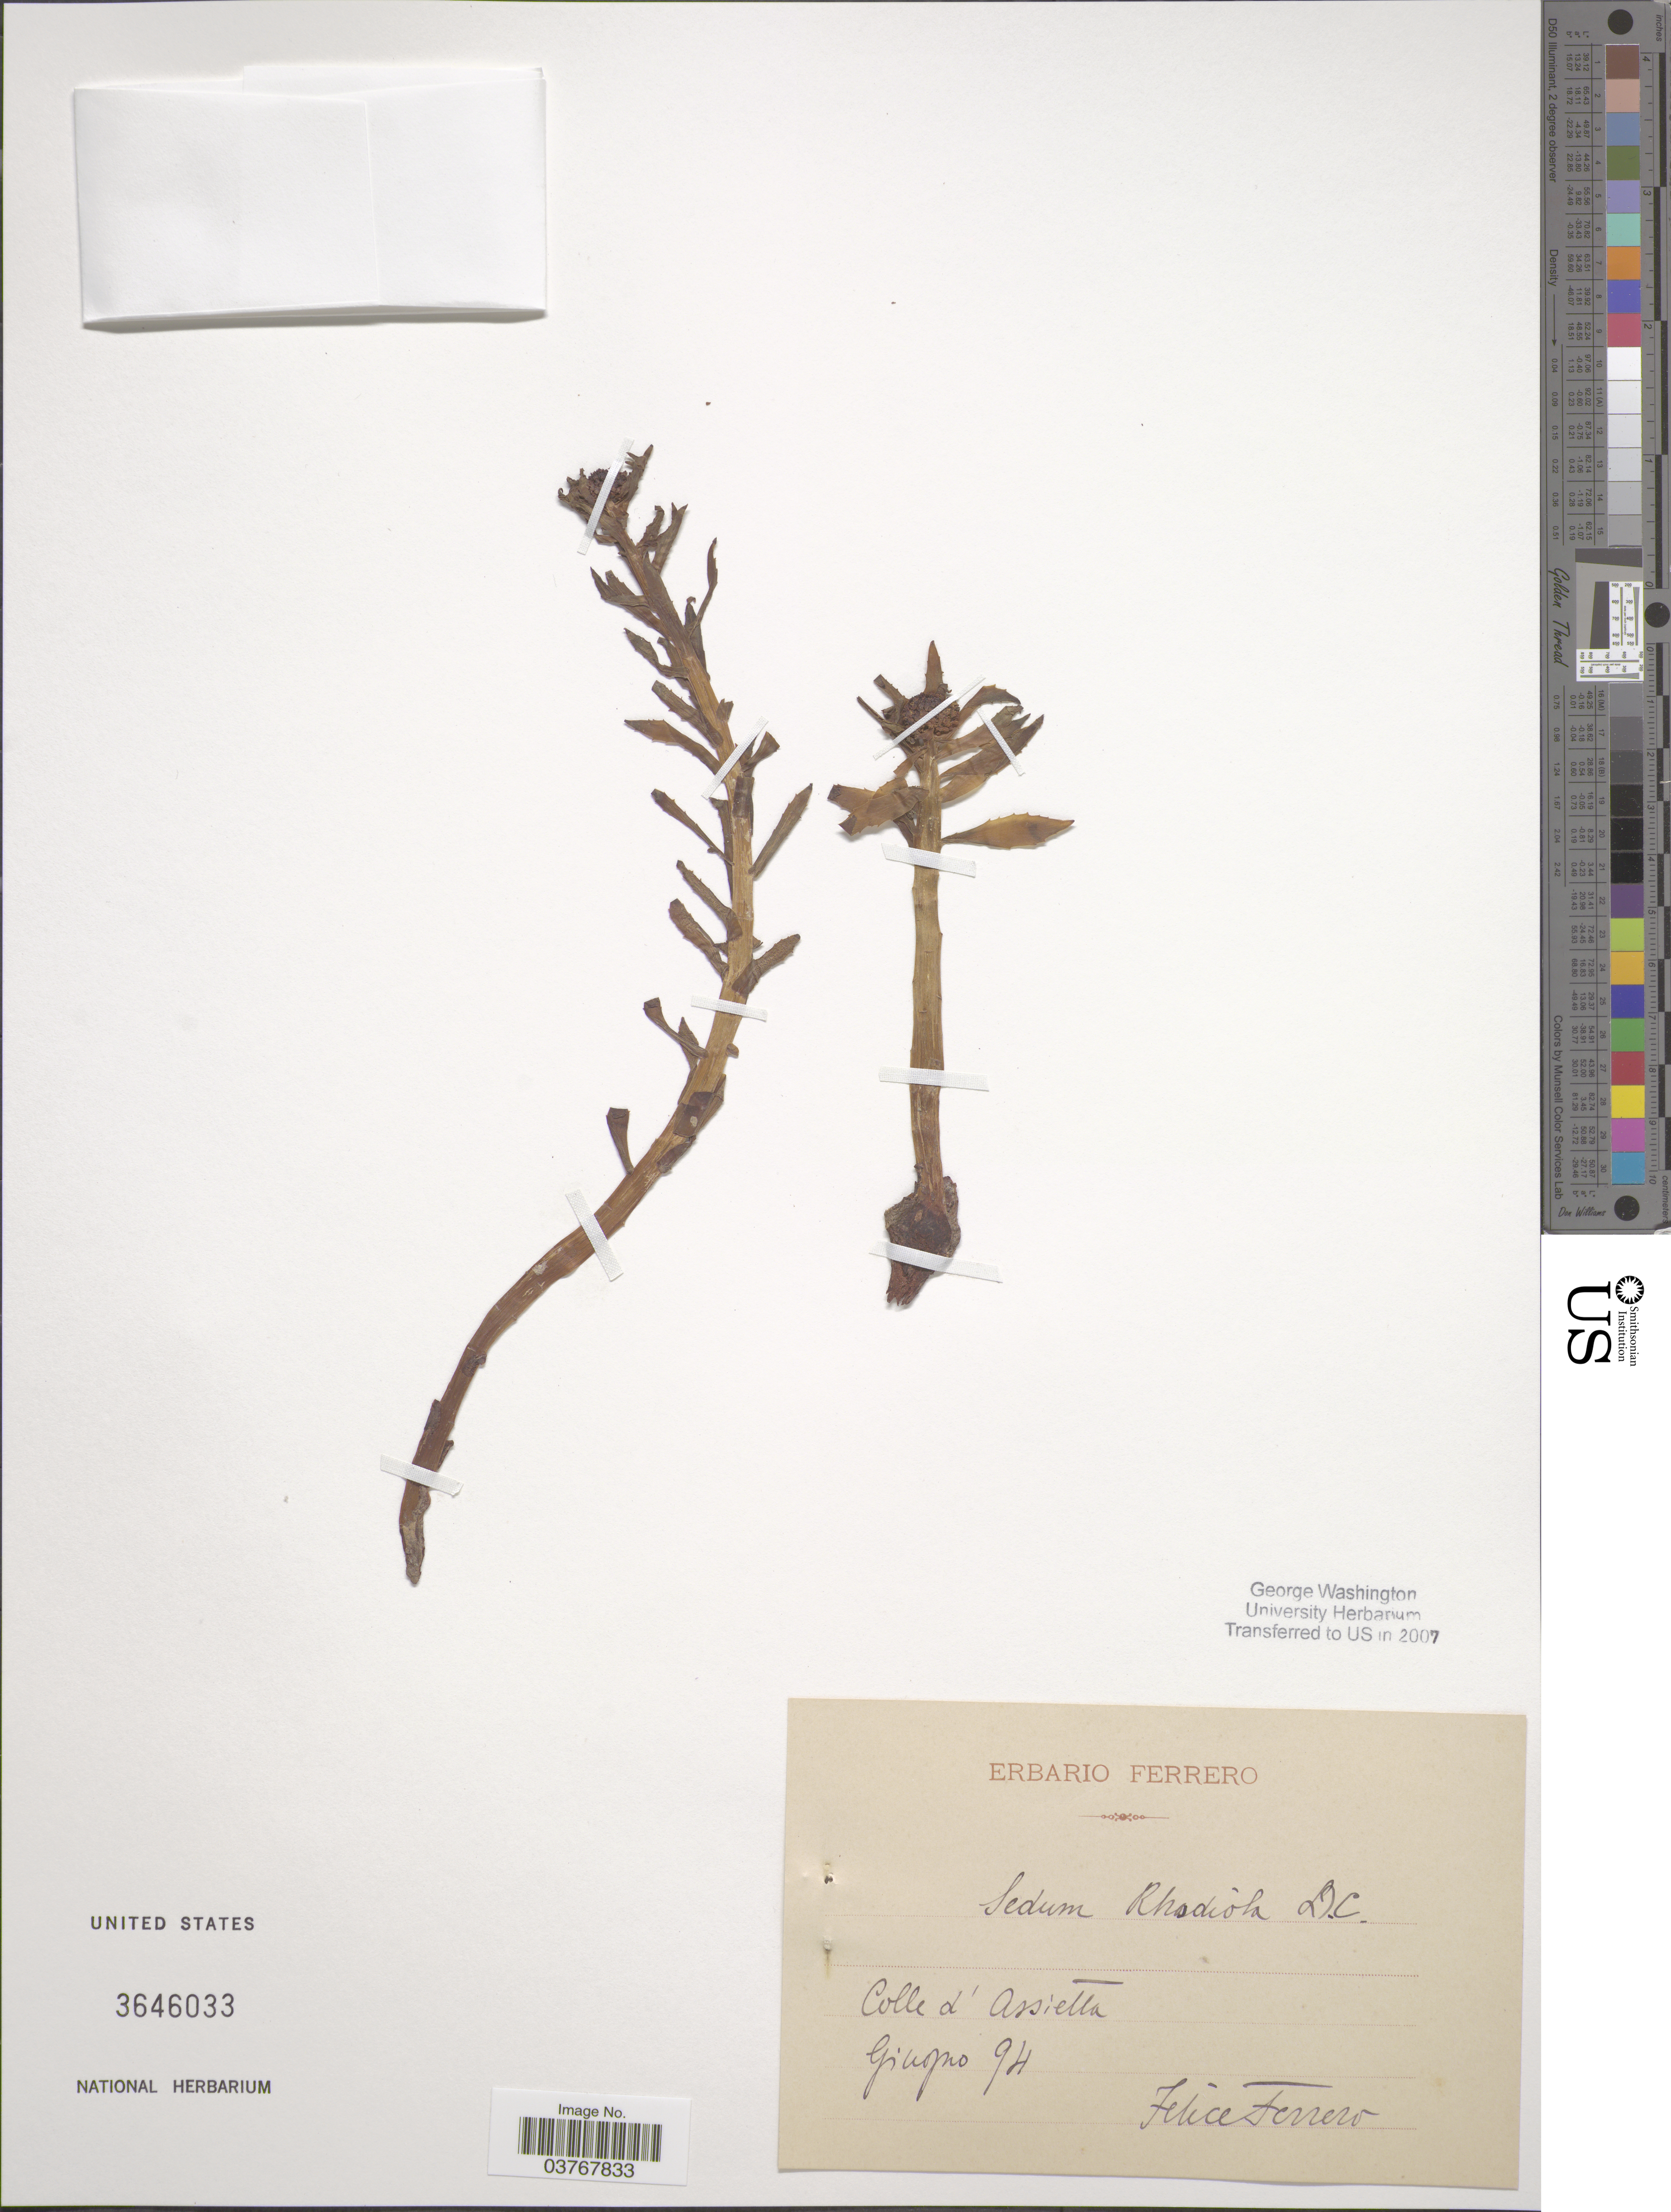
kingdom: Plantae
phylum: Tracheophyta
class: Magnoliopsida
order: Saxifragales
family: Crassulaceae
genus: Sedum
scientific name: Sedum rhodiola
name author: DC.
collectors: F. Ferrero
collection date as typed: Transcribed d/m/y: /1/94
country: Italy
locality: Colle d'Assietta.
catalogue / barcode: US 3646033